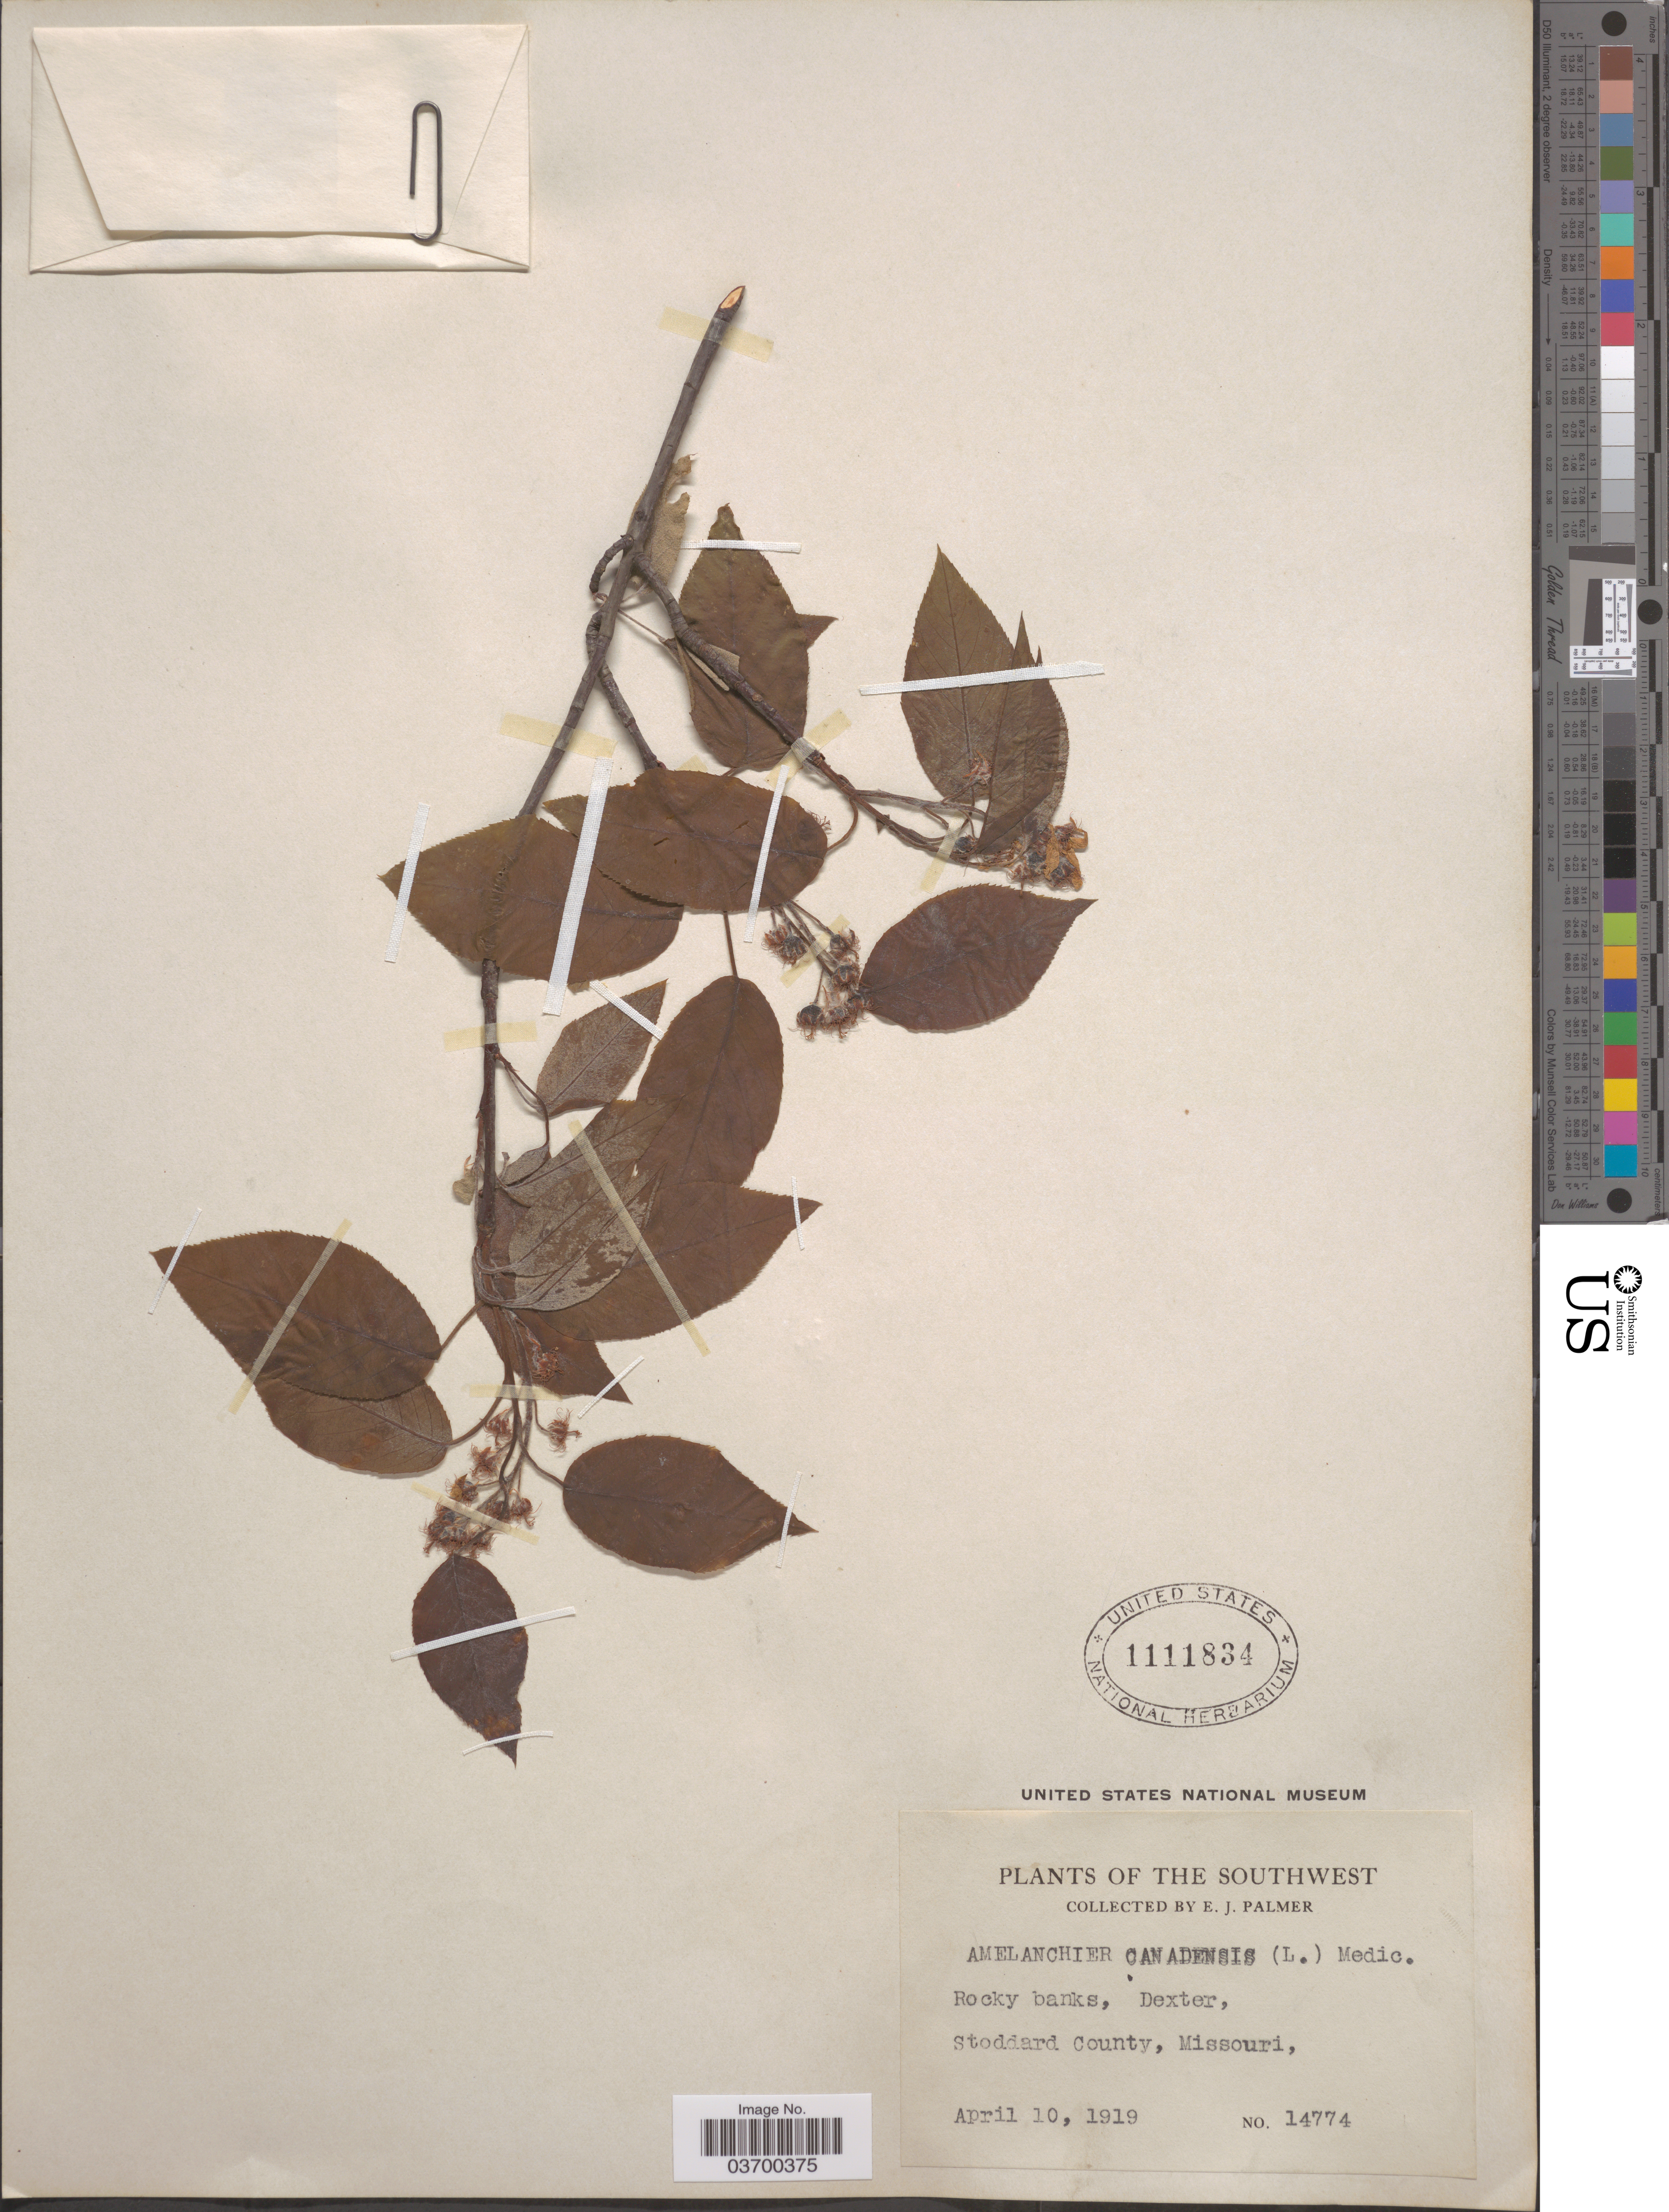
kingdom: Plantae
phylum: Tracheophyta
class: Magnoliopsida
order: Rosales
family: Rosaceae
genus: Amelanchier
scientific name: Amelanchier canadensis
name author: (L.) Medic.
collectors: E. J. Palmer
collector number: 14774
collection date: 1919-04-10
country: United States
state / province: Missouri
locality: The Southwest. Dexter, Stoddard County.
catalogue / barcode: US 1111834